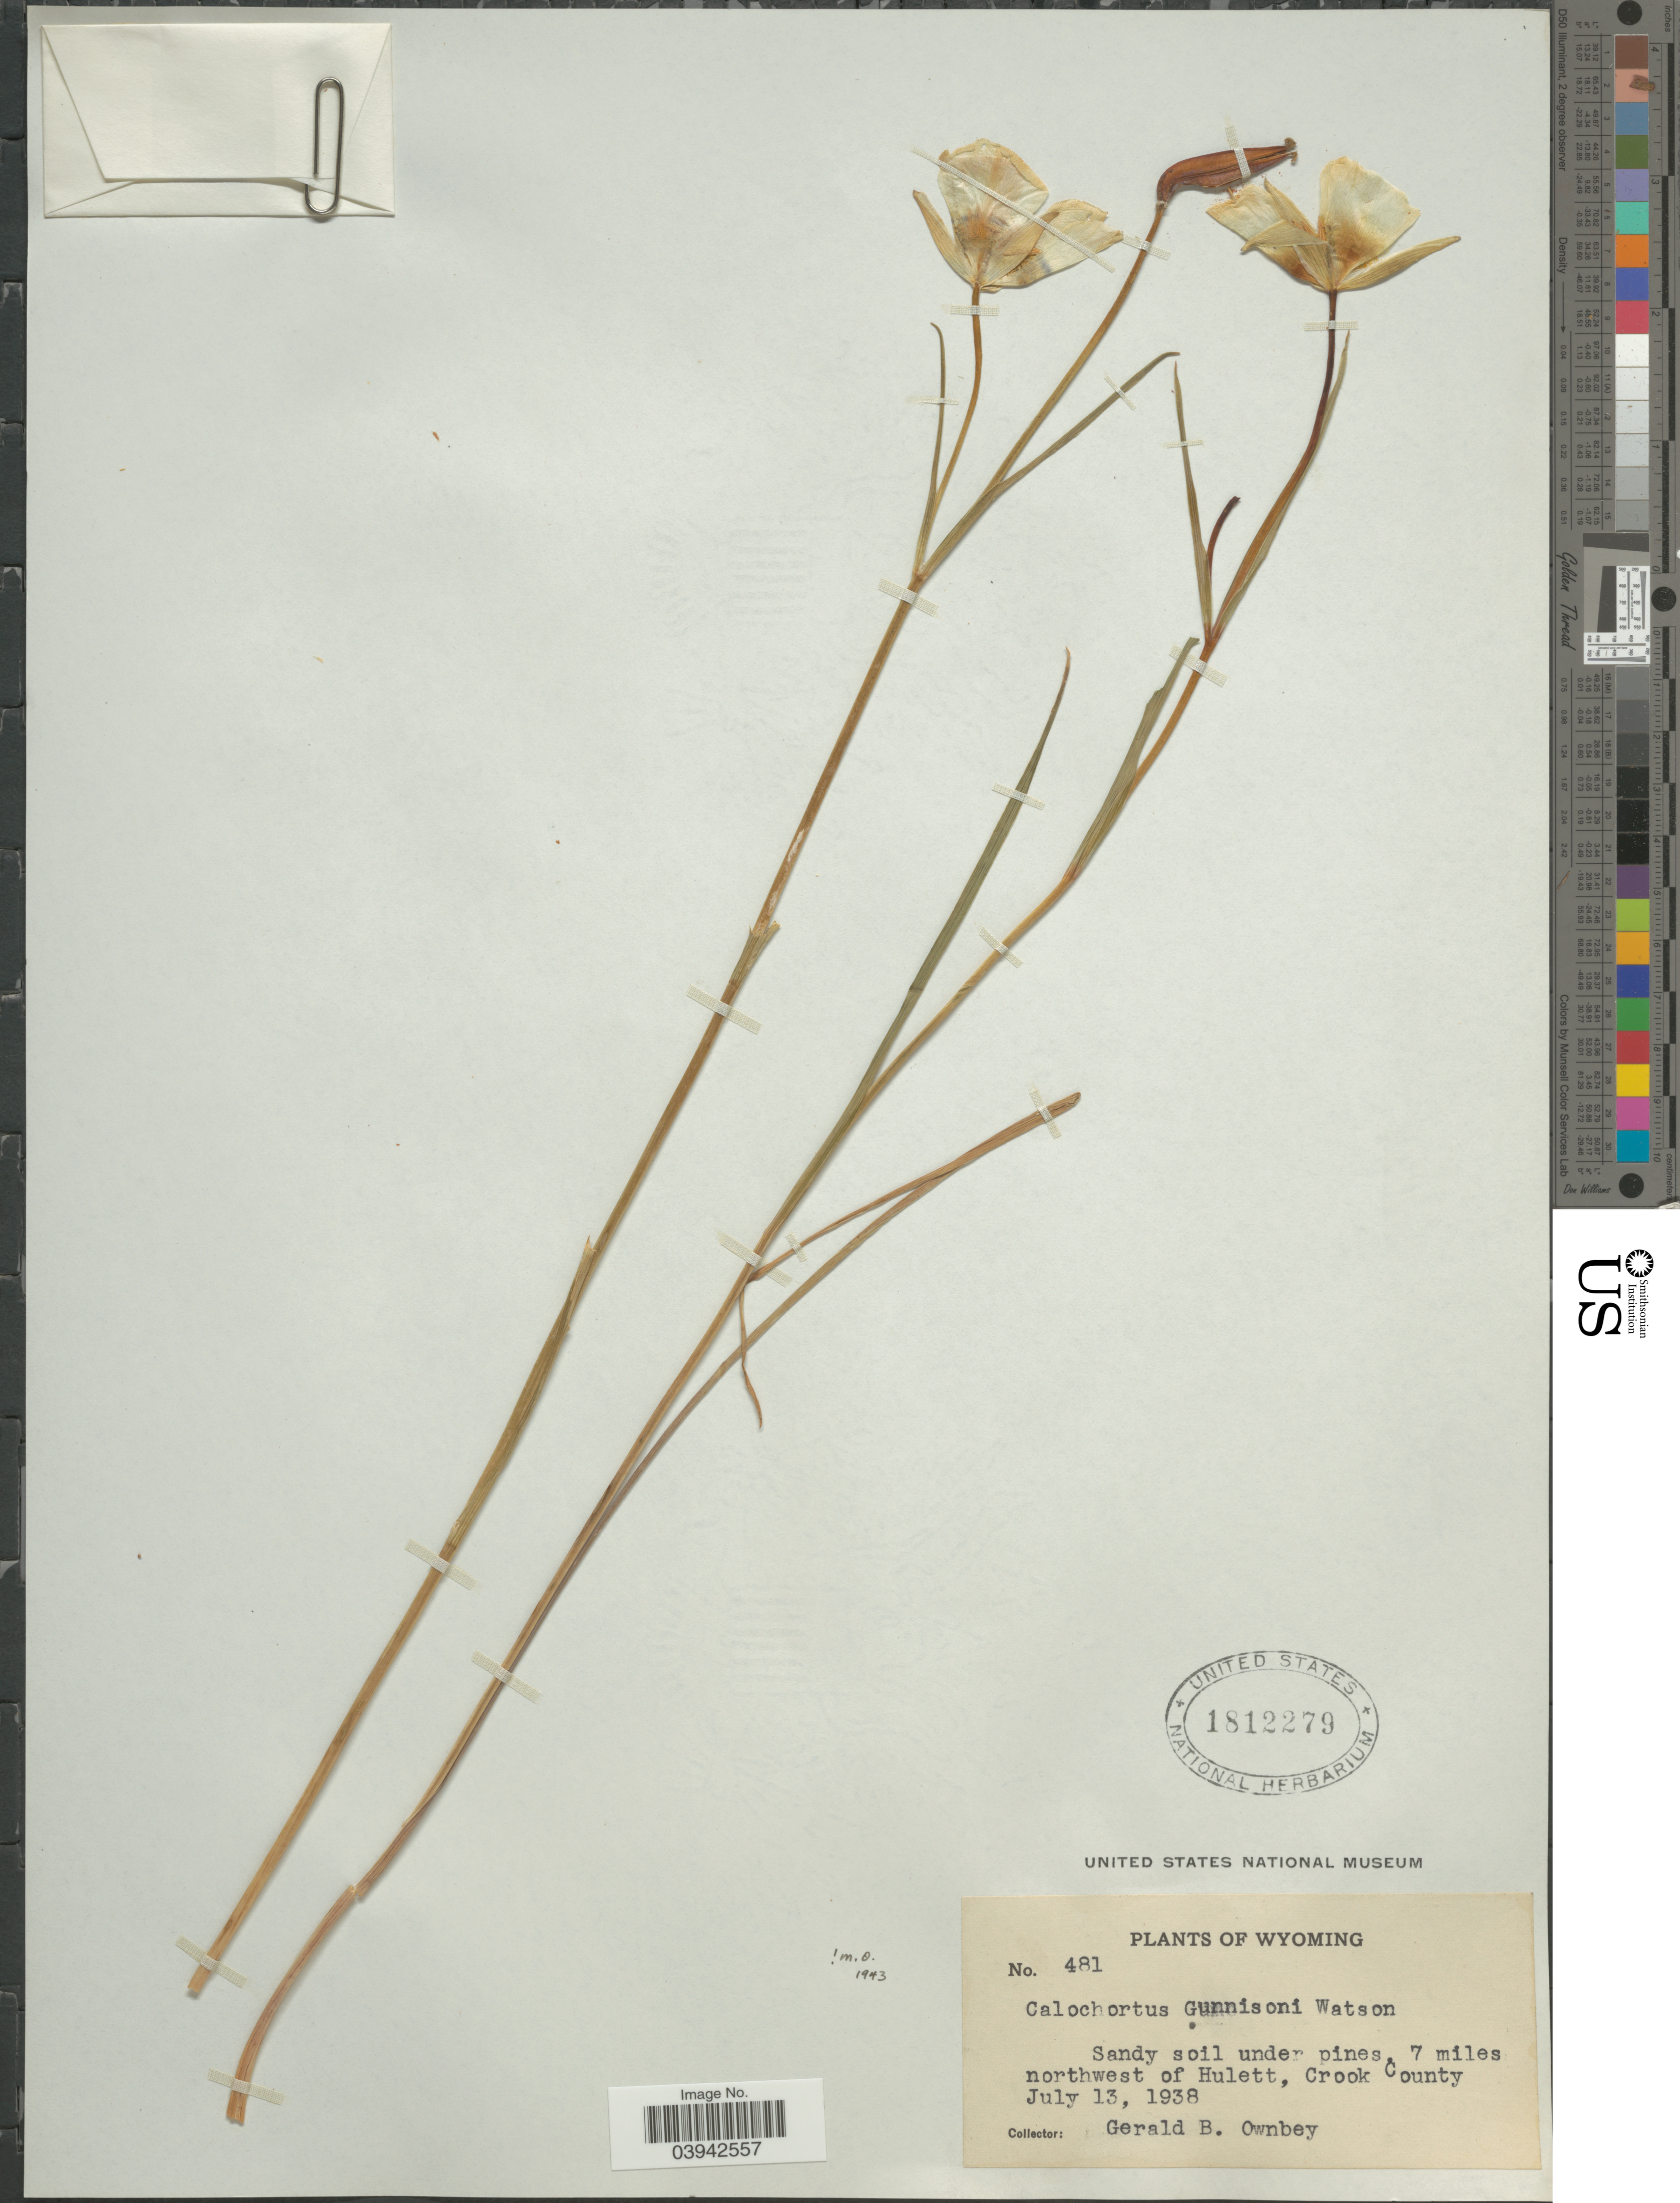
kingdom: Plantae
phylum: Tracheophyta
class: Liliopsida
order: Liliales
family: Liliaceae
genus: Calochortus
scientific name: Calochortus gunnisonii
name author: S. Watson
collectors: G. B. Ownbey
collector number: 481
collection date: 1938-07-13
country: United States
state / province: Wyoming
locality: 7 miles northwest of Hulett, Crook County.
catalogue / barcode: US 1812279